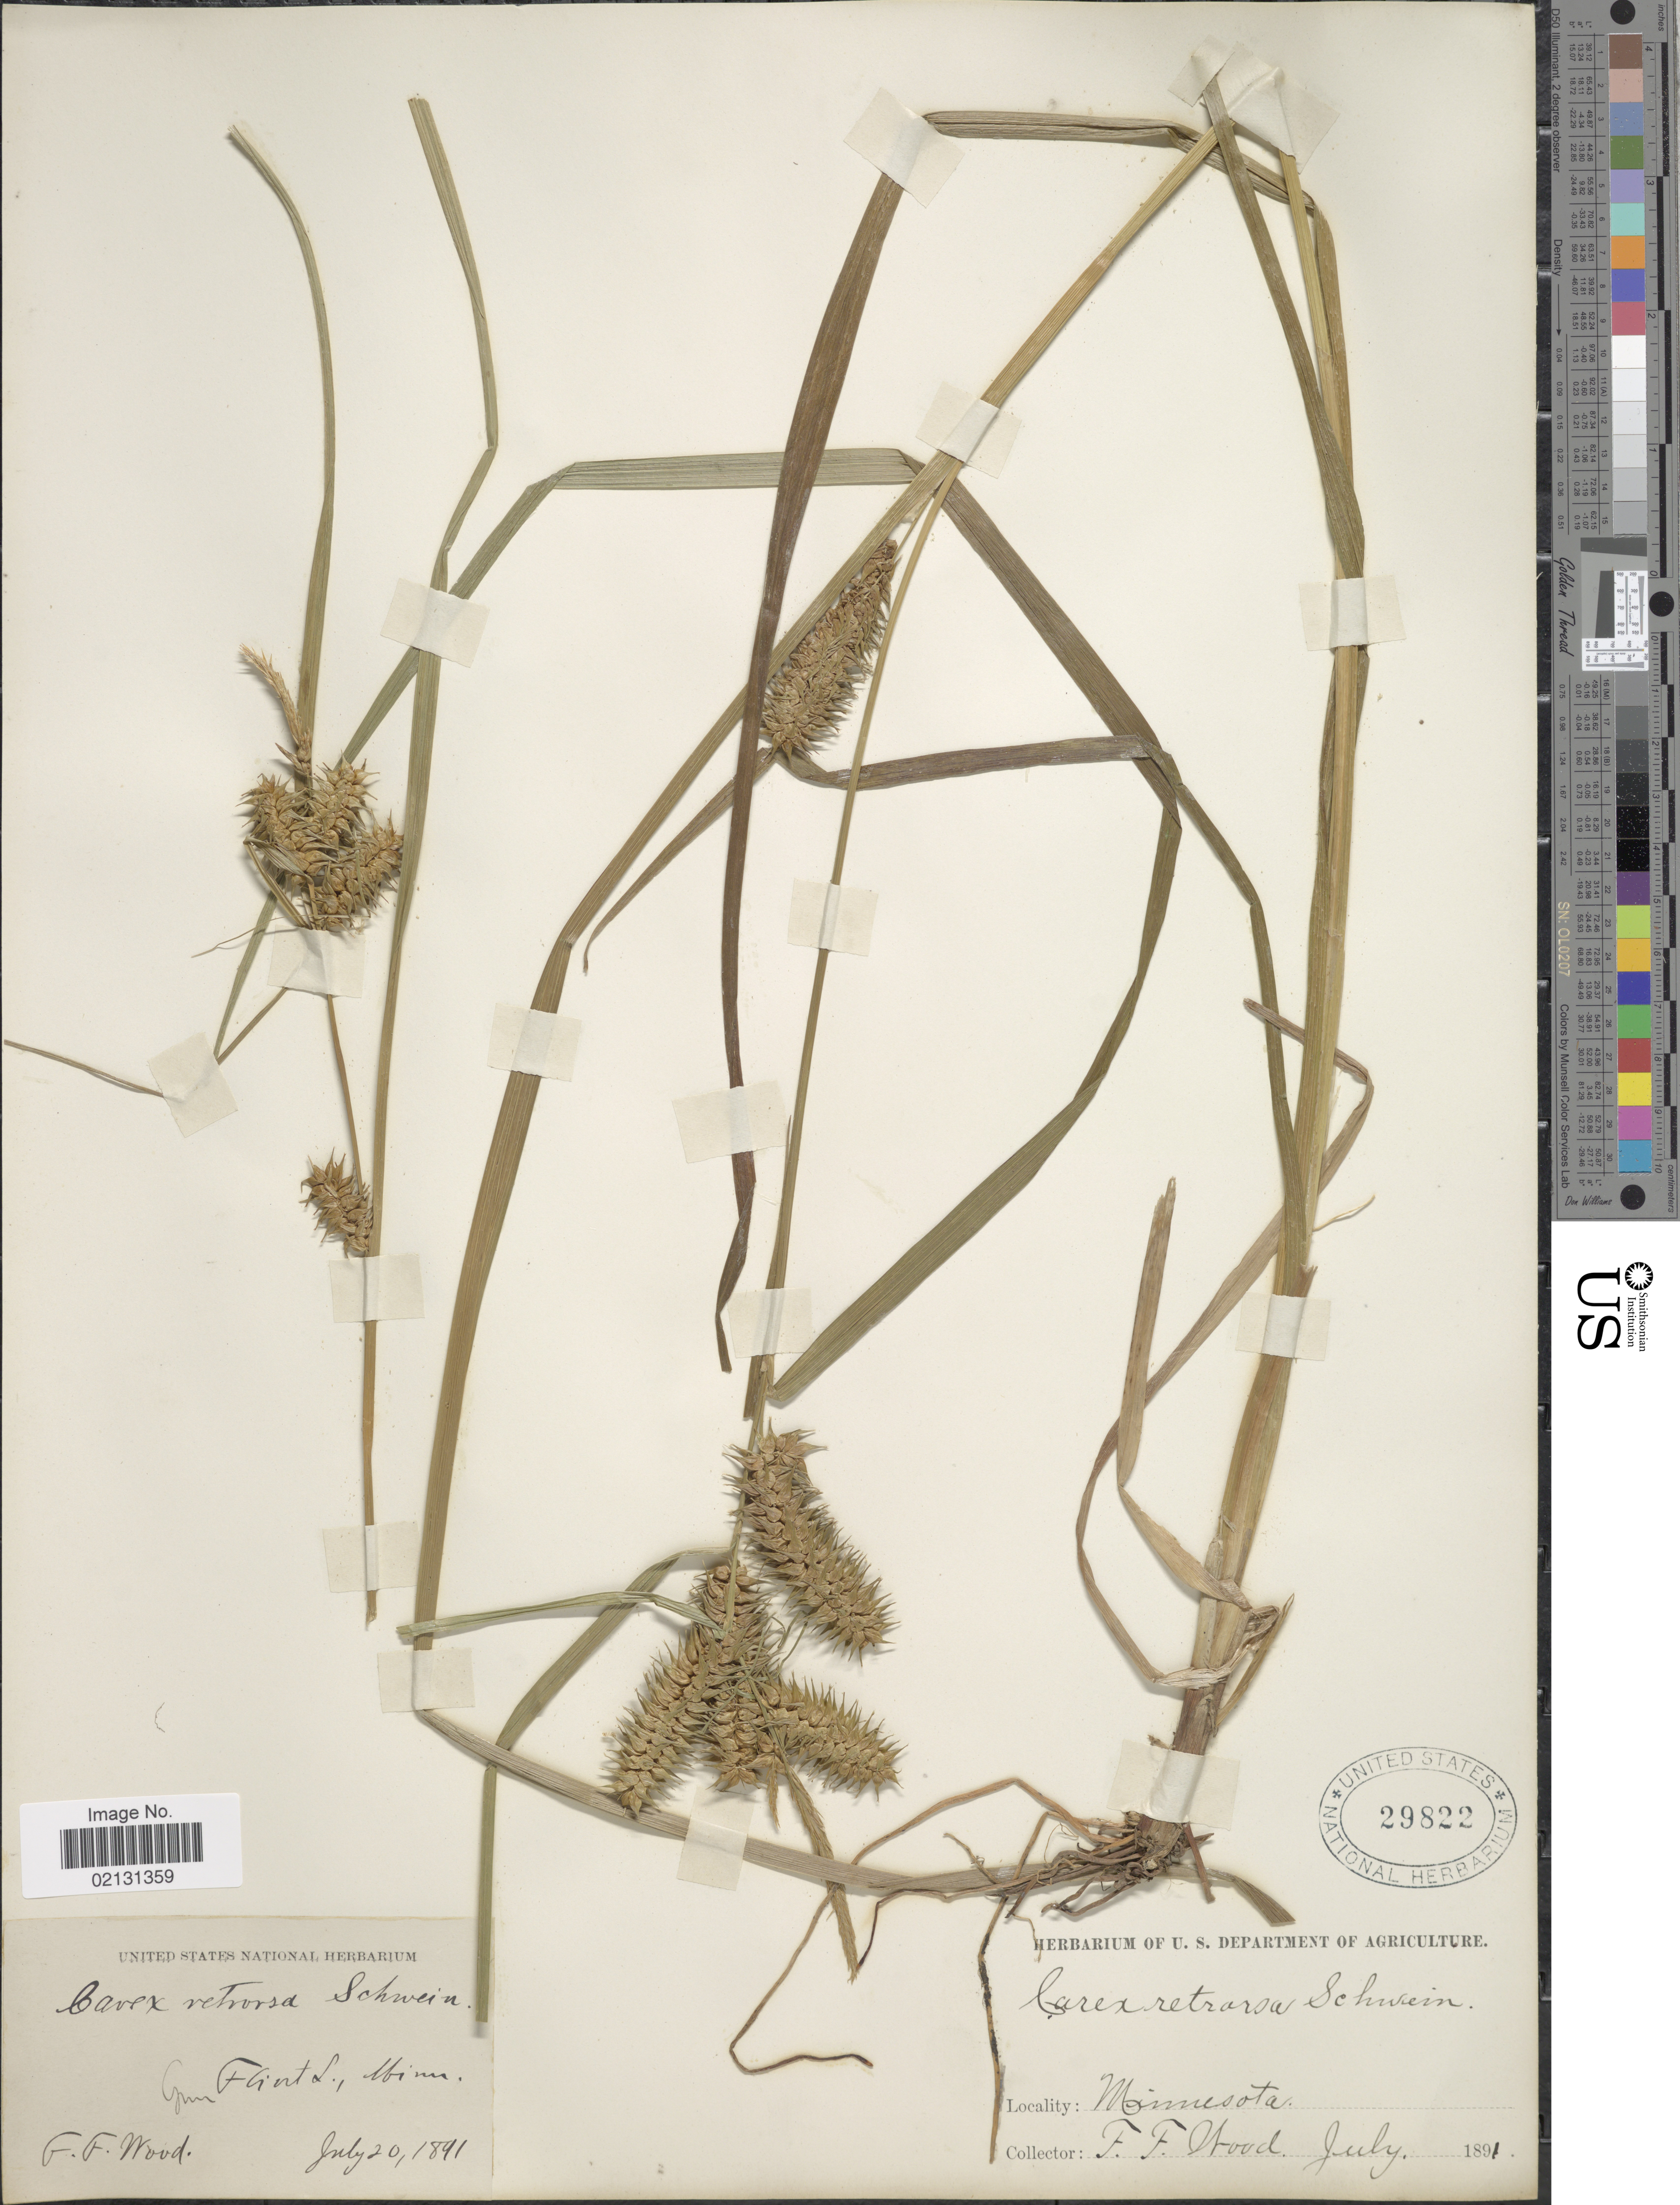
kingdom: Plantae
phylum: Tracheophyta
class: Liliopsida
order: Poales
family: Cyperaceae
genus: Carex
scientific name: Carex retrorsa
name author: Schwein.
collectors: F. Wood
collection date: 1891-07-20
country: United States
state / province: Minnesota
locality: Gun Flint L.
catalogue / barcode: US 29822